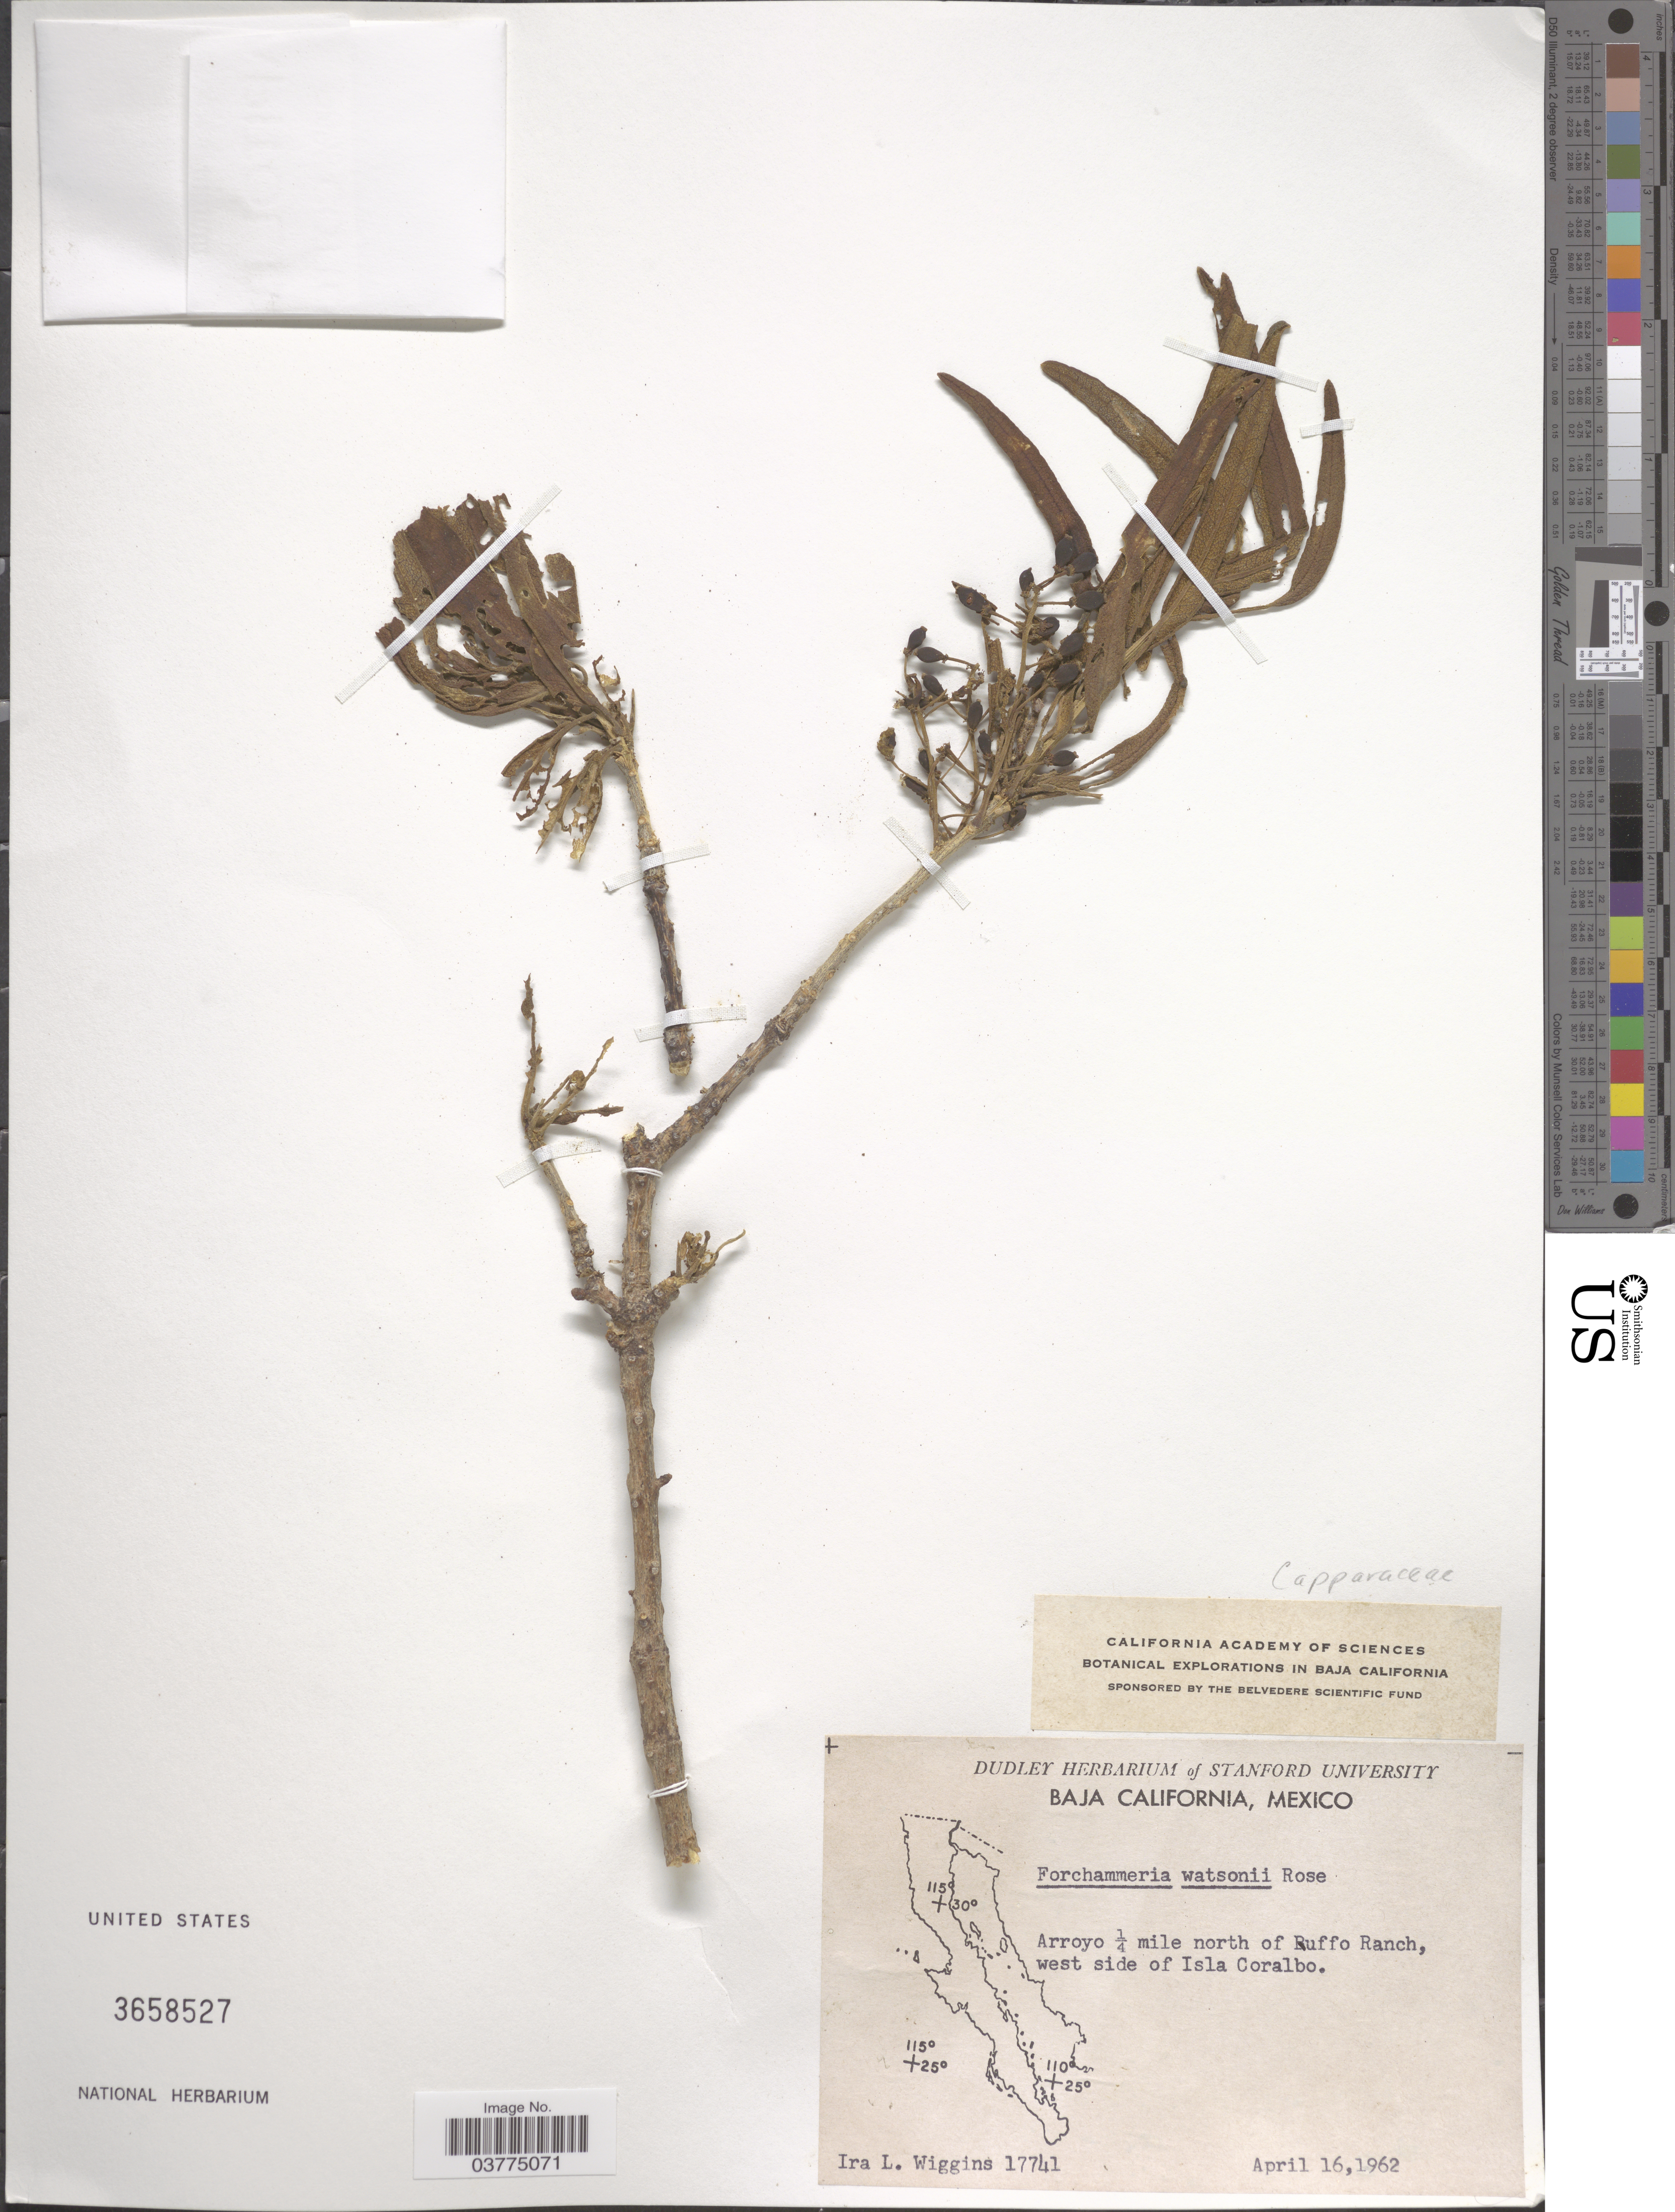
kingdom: Plantae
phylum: Tracheophyta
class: Magnoliopsida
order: Brassicales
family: Stixaceae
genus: Forchhammeria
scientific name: Forchhammeria watsonii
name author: Rose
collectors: I. L. Wiggins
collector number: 17741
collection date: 1962-04-16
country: Mexico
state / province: Baja California Sur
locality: Arroyo ¼ mile north of Ruffo Ranch, west side of Isla Coralbo.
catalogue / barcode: US 3658527